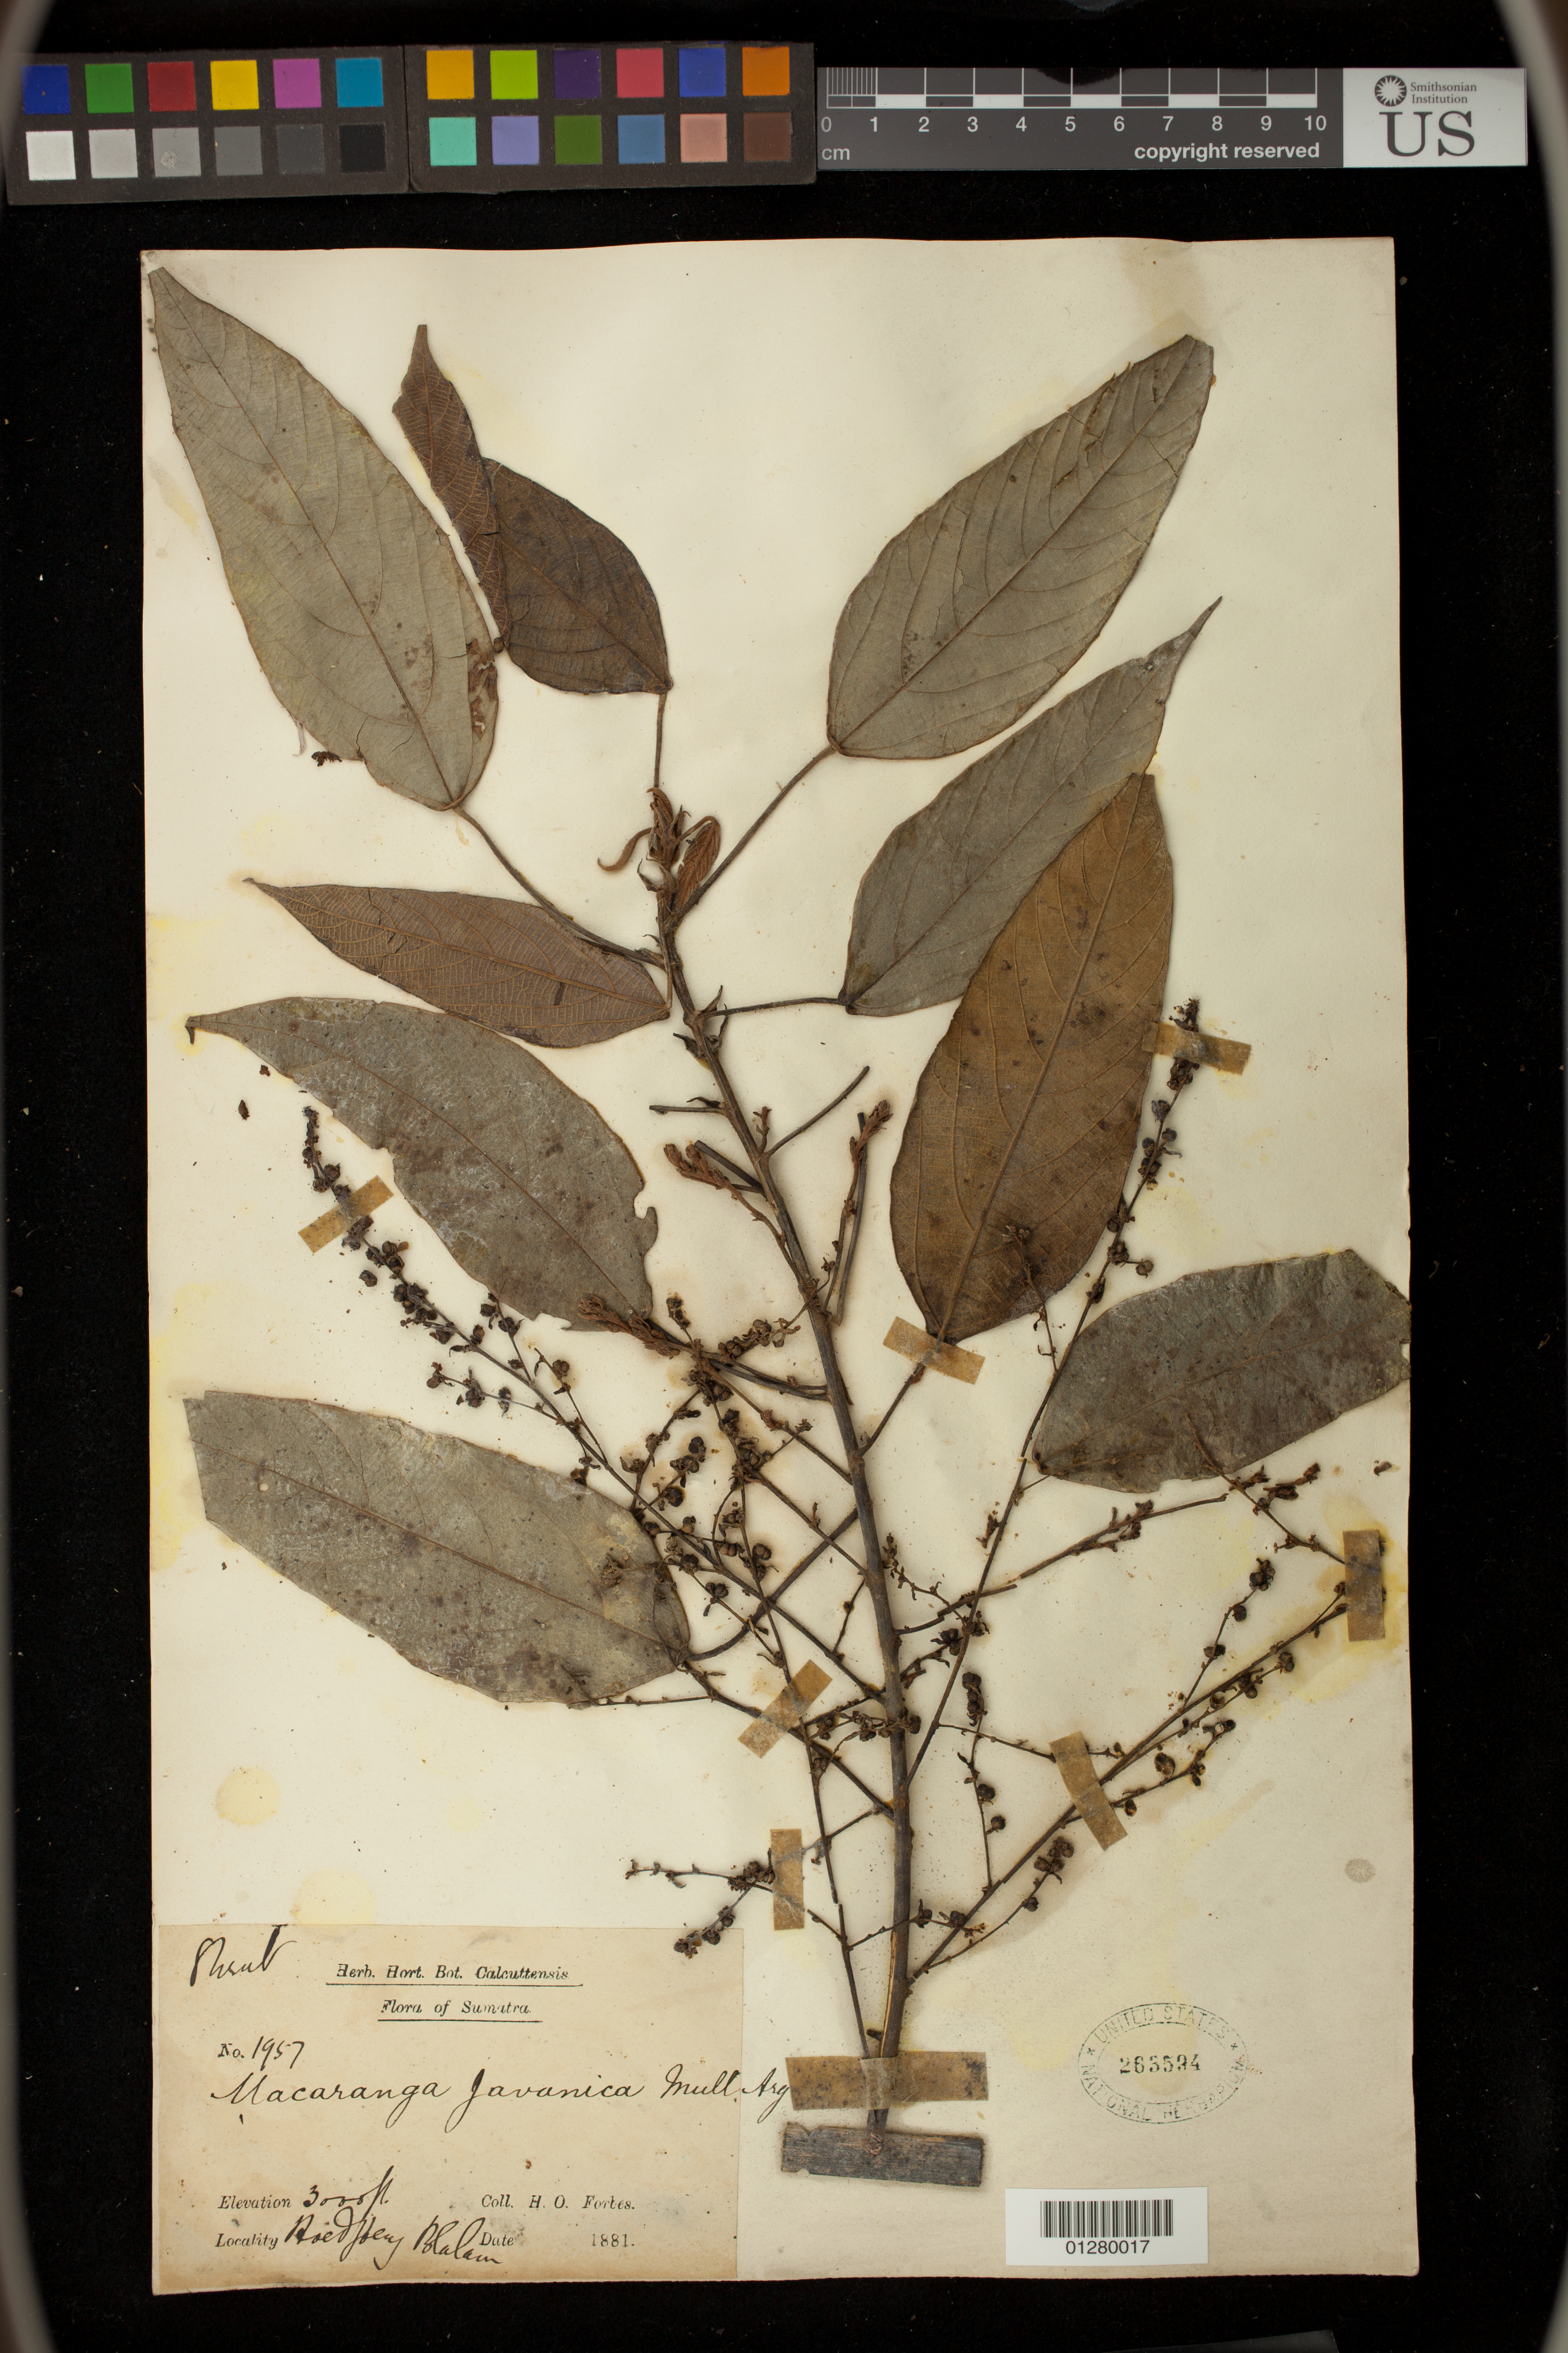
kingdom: Plantae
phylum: Tracheophyta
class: Magnoliopsida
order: Malpighiales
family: Euphorbiaceae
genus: Macaranga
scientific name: Macaranga javanica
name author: (Blume) Müll. Arg.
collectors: H. O. Forbes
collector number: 1957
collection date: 1881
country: Indonesia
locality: Sumatra,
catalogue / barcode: US 263594